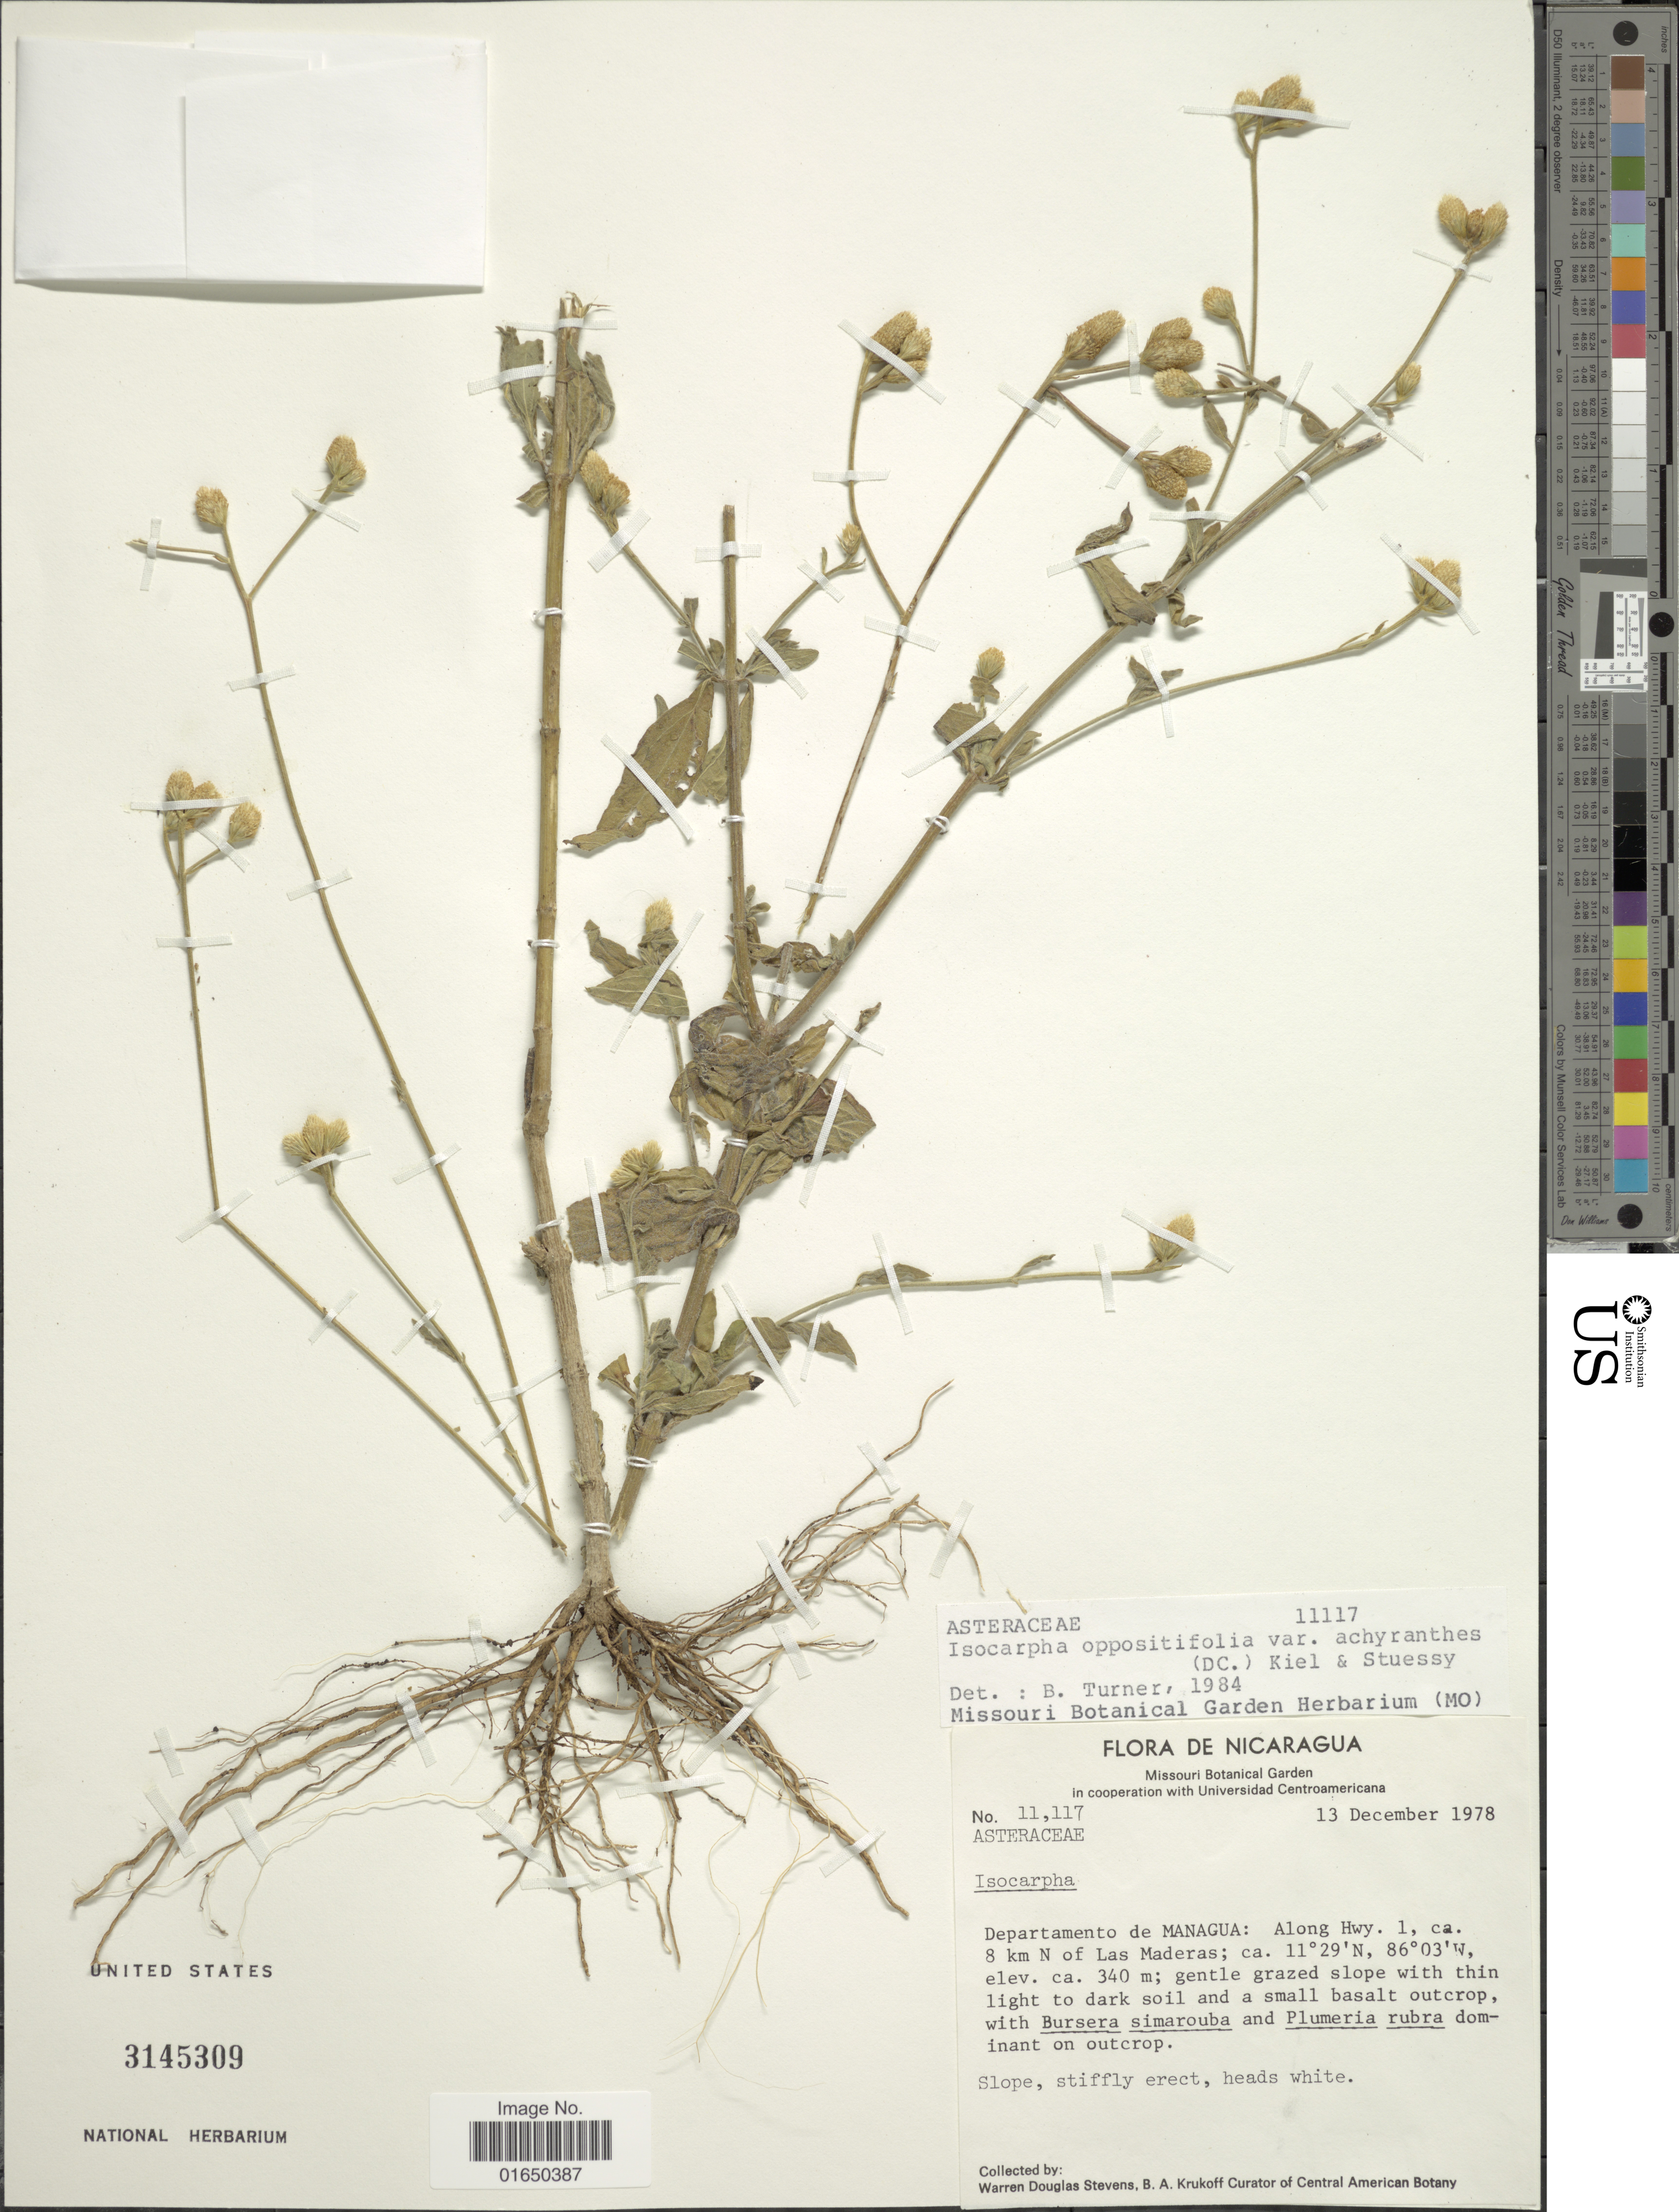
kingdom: Plantae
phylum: Tracheophyta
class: Magnoliopsida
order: Asterales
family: Asteraceae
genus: Isocarpha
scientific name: Isocarpha oppositifolia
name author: (L.) Cass.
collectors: W. D. Stevens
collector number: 11117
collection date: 1978-12-13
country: Nicaragua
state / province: Managua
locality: Departamento de Managua: Along Hwy. 1, ca. 8 km N of Las Maderas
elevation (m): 340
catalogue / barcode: US 3145309